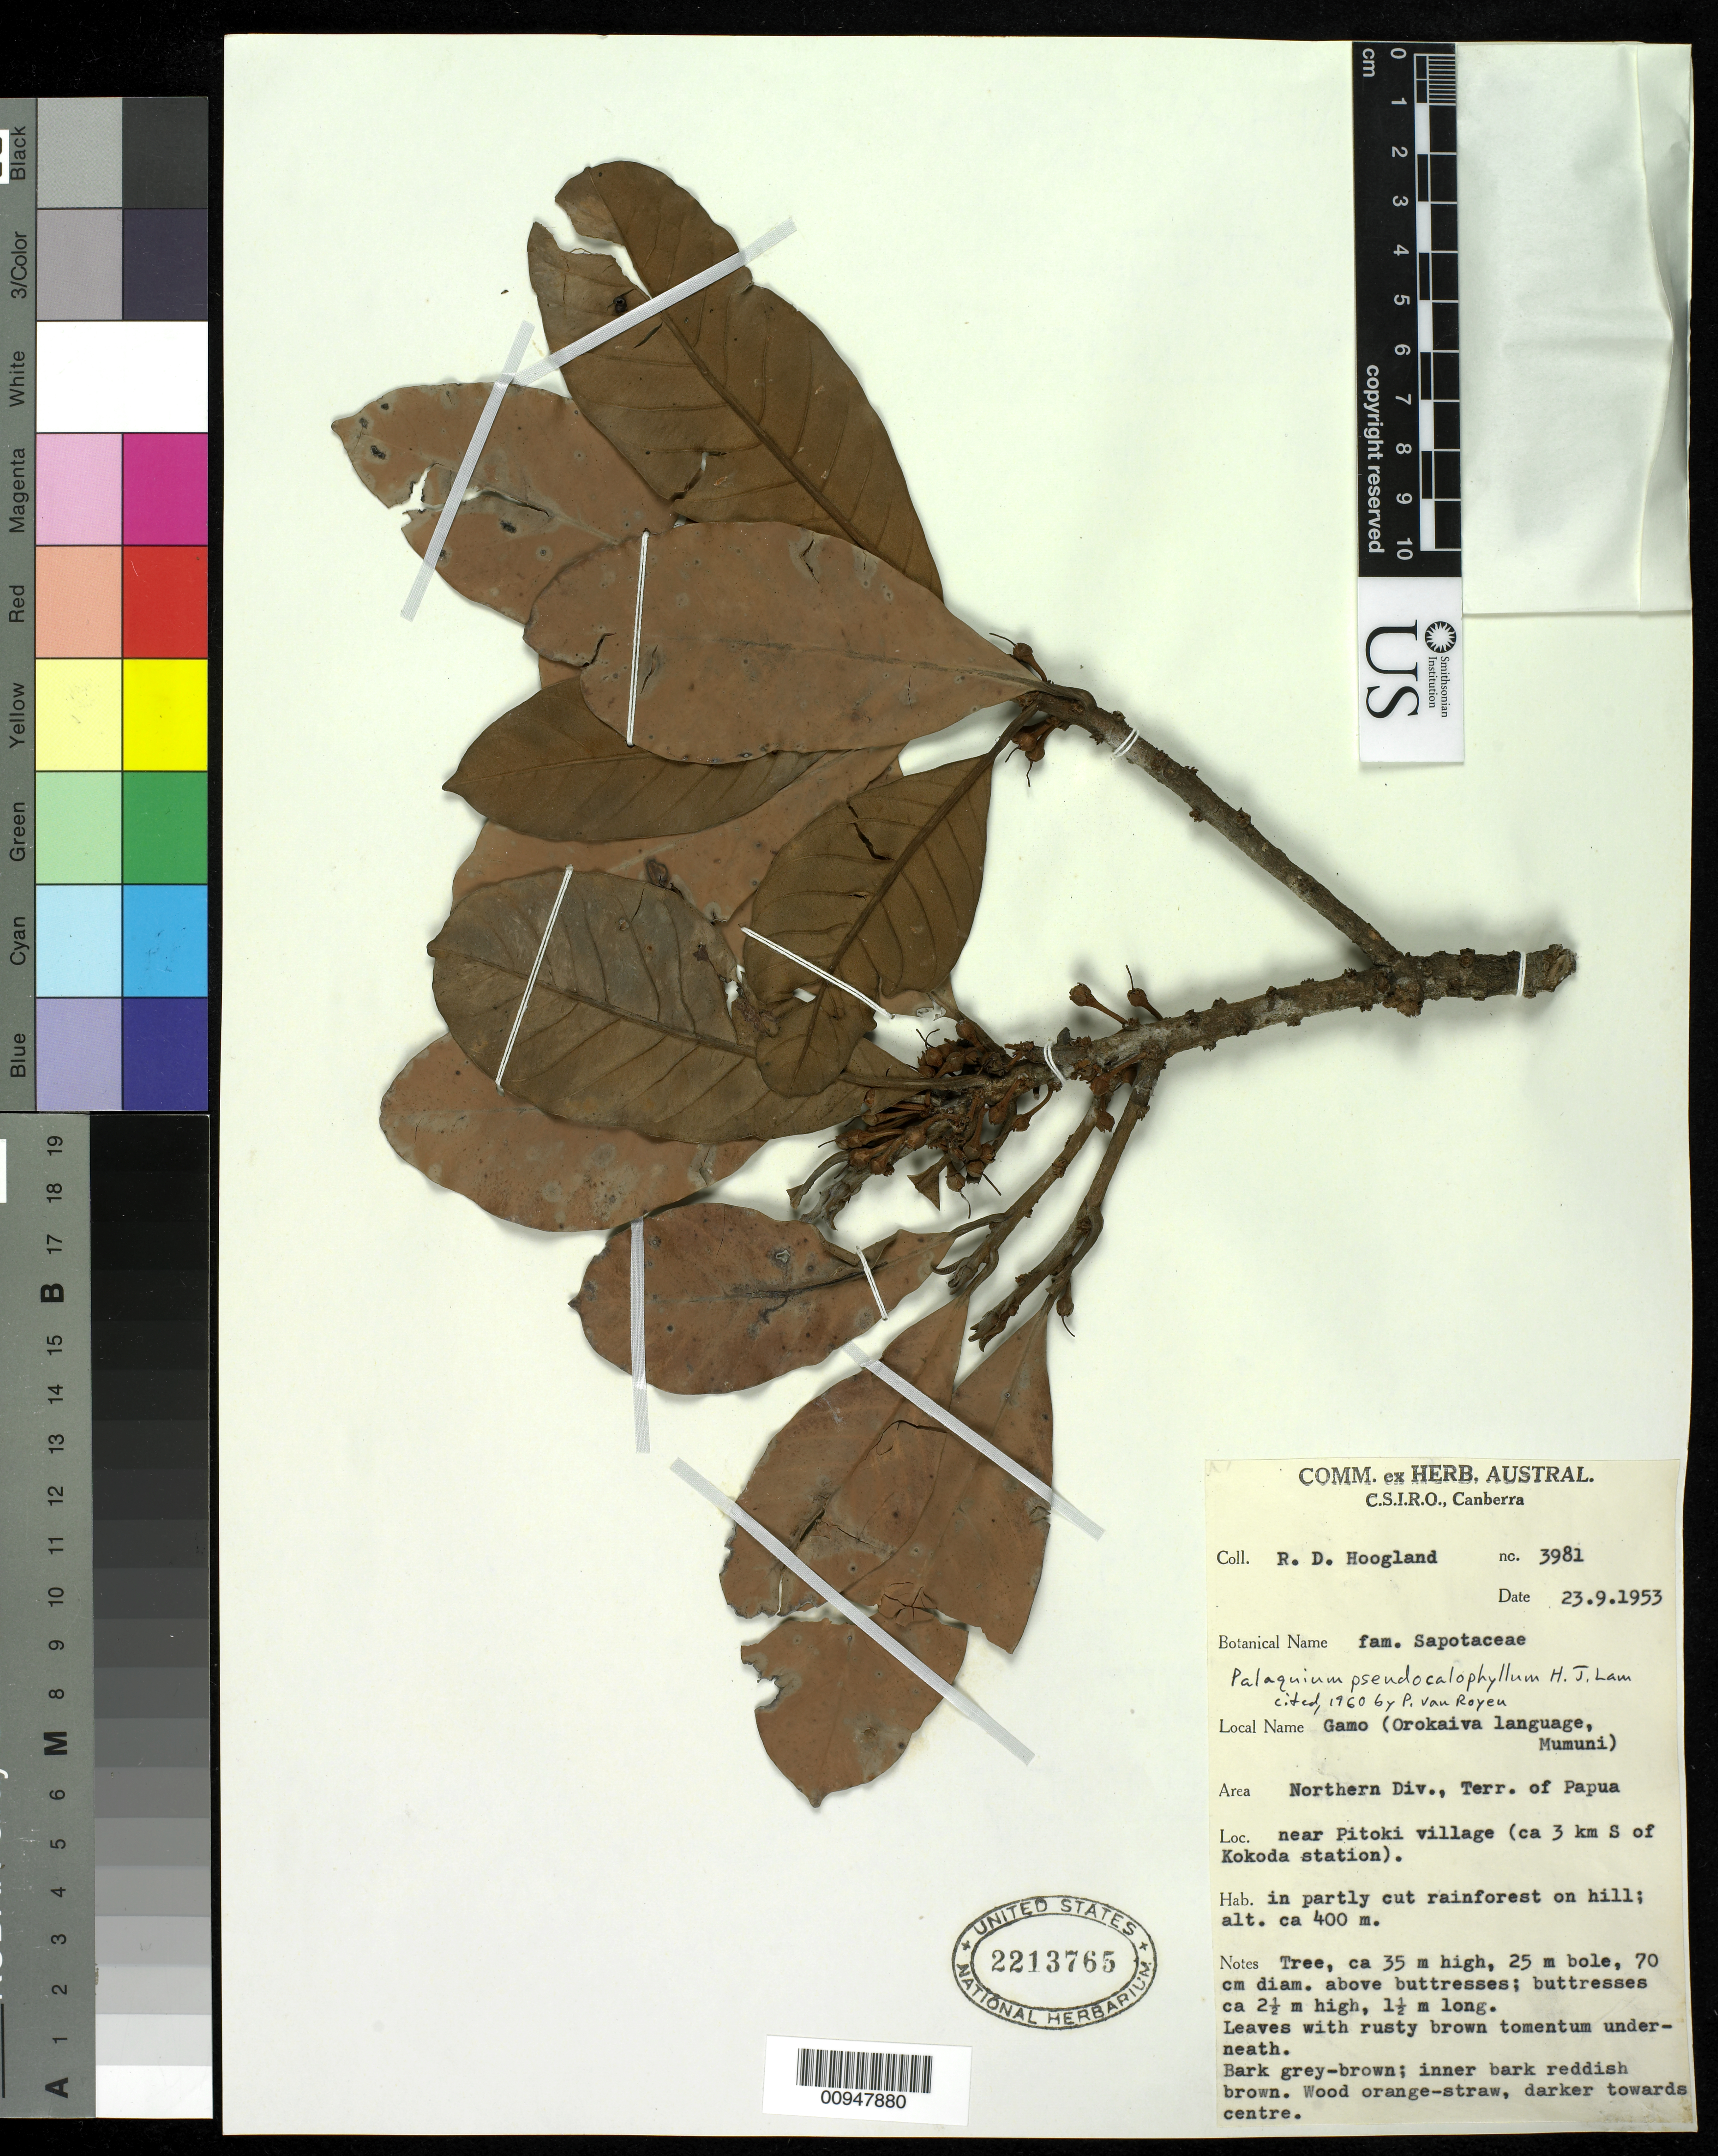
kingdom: Plantae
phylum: Tracheophyta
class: Magnoliopsida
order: Ericales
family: Sapotaceae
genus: Palaquium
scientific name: Palaquium pseudocalophyllum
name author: H.J. Lam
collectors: R. D. Hoogland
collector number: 3981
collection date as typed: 23 Sep 1953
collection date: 1953-09-23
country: Papua New Guinea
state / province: Northern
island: New Guinea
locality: Near Pitoki village, ca. 3 km's S. of Kokoda station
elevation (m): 400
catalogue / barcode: US 2213765